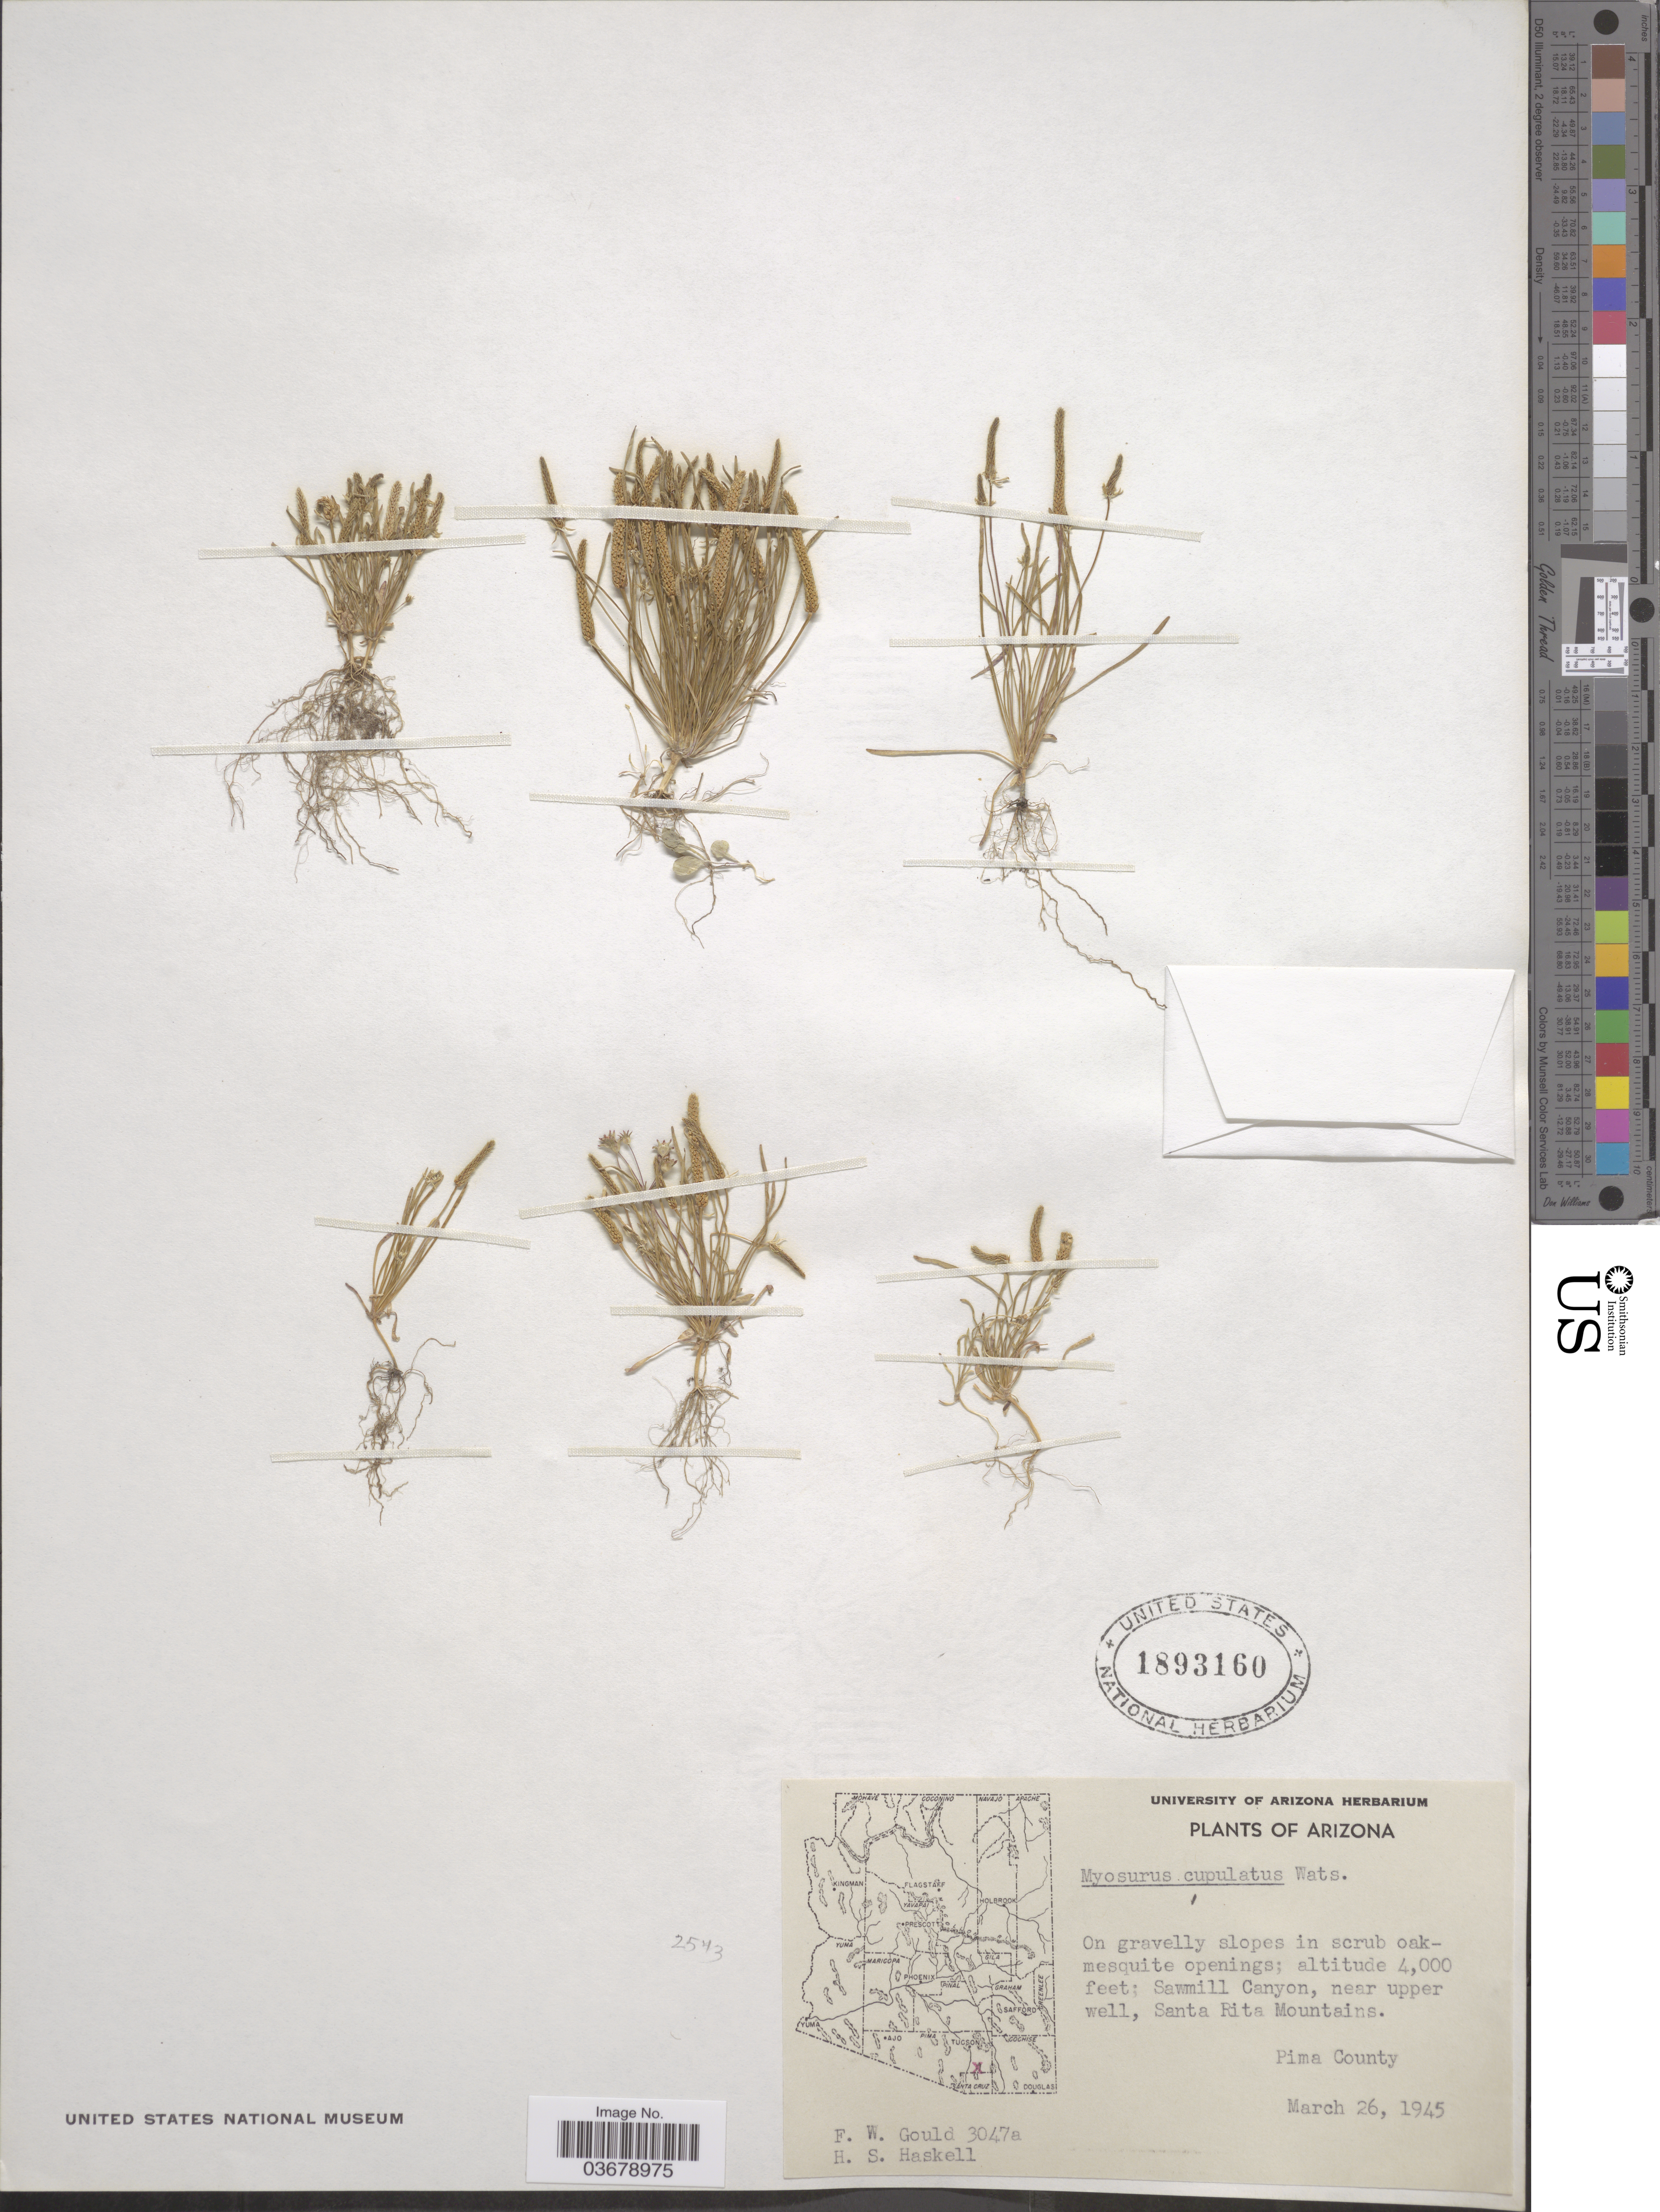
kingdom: Plantae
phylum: Tracheophyta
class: Magnoliopsida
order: Ranunculales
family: Ranunculaceae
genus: Myosurus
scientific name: Myosurus cupulatus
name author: S. Watson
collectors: F. W. Gould & H. Haskell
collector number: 3047a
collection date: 1945-03-26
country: United States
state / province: Arizona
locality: Sawmill Canyon, near upper well, Santa Rita Mountains. Pima County.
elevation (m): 1219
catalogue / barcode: US 1893160